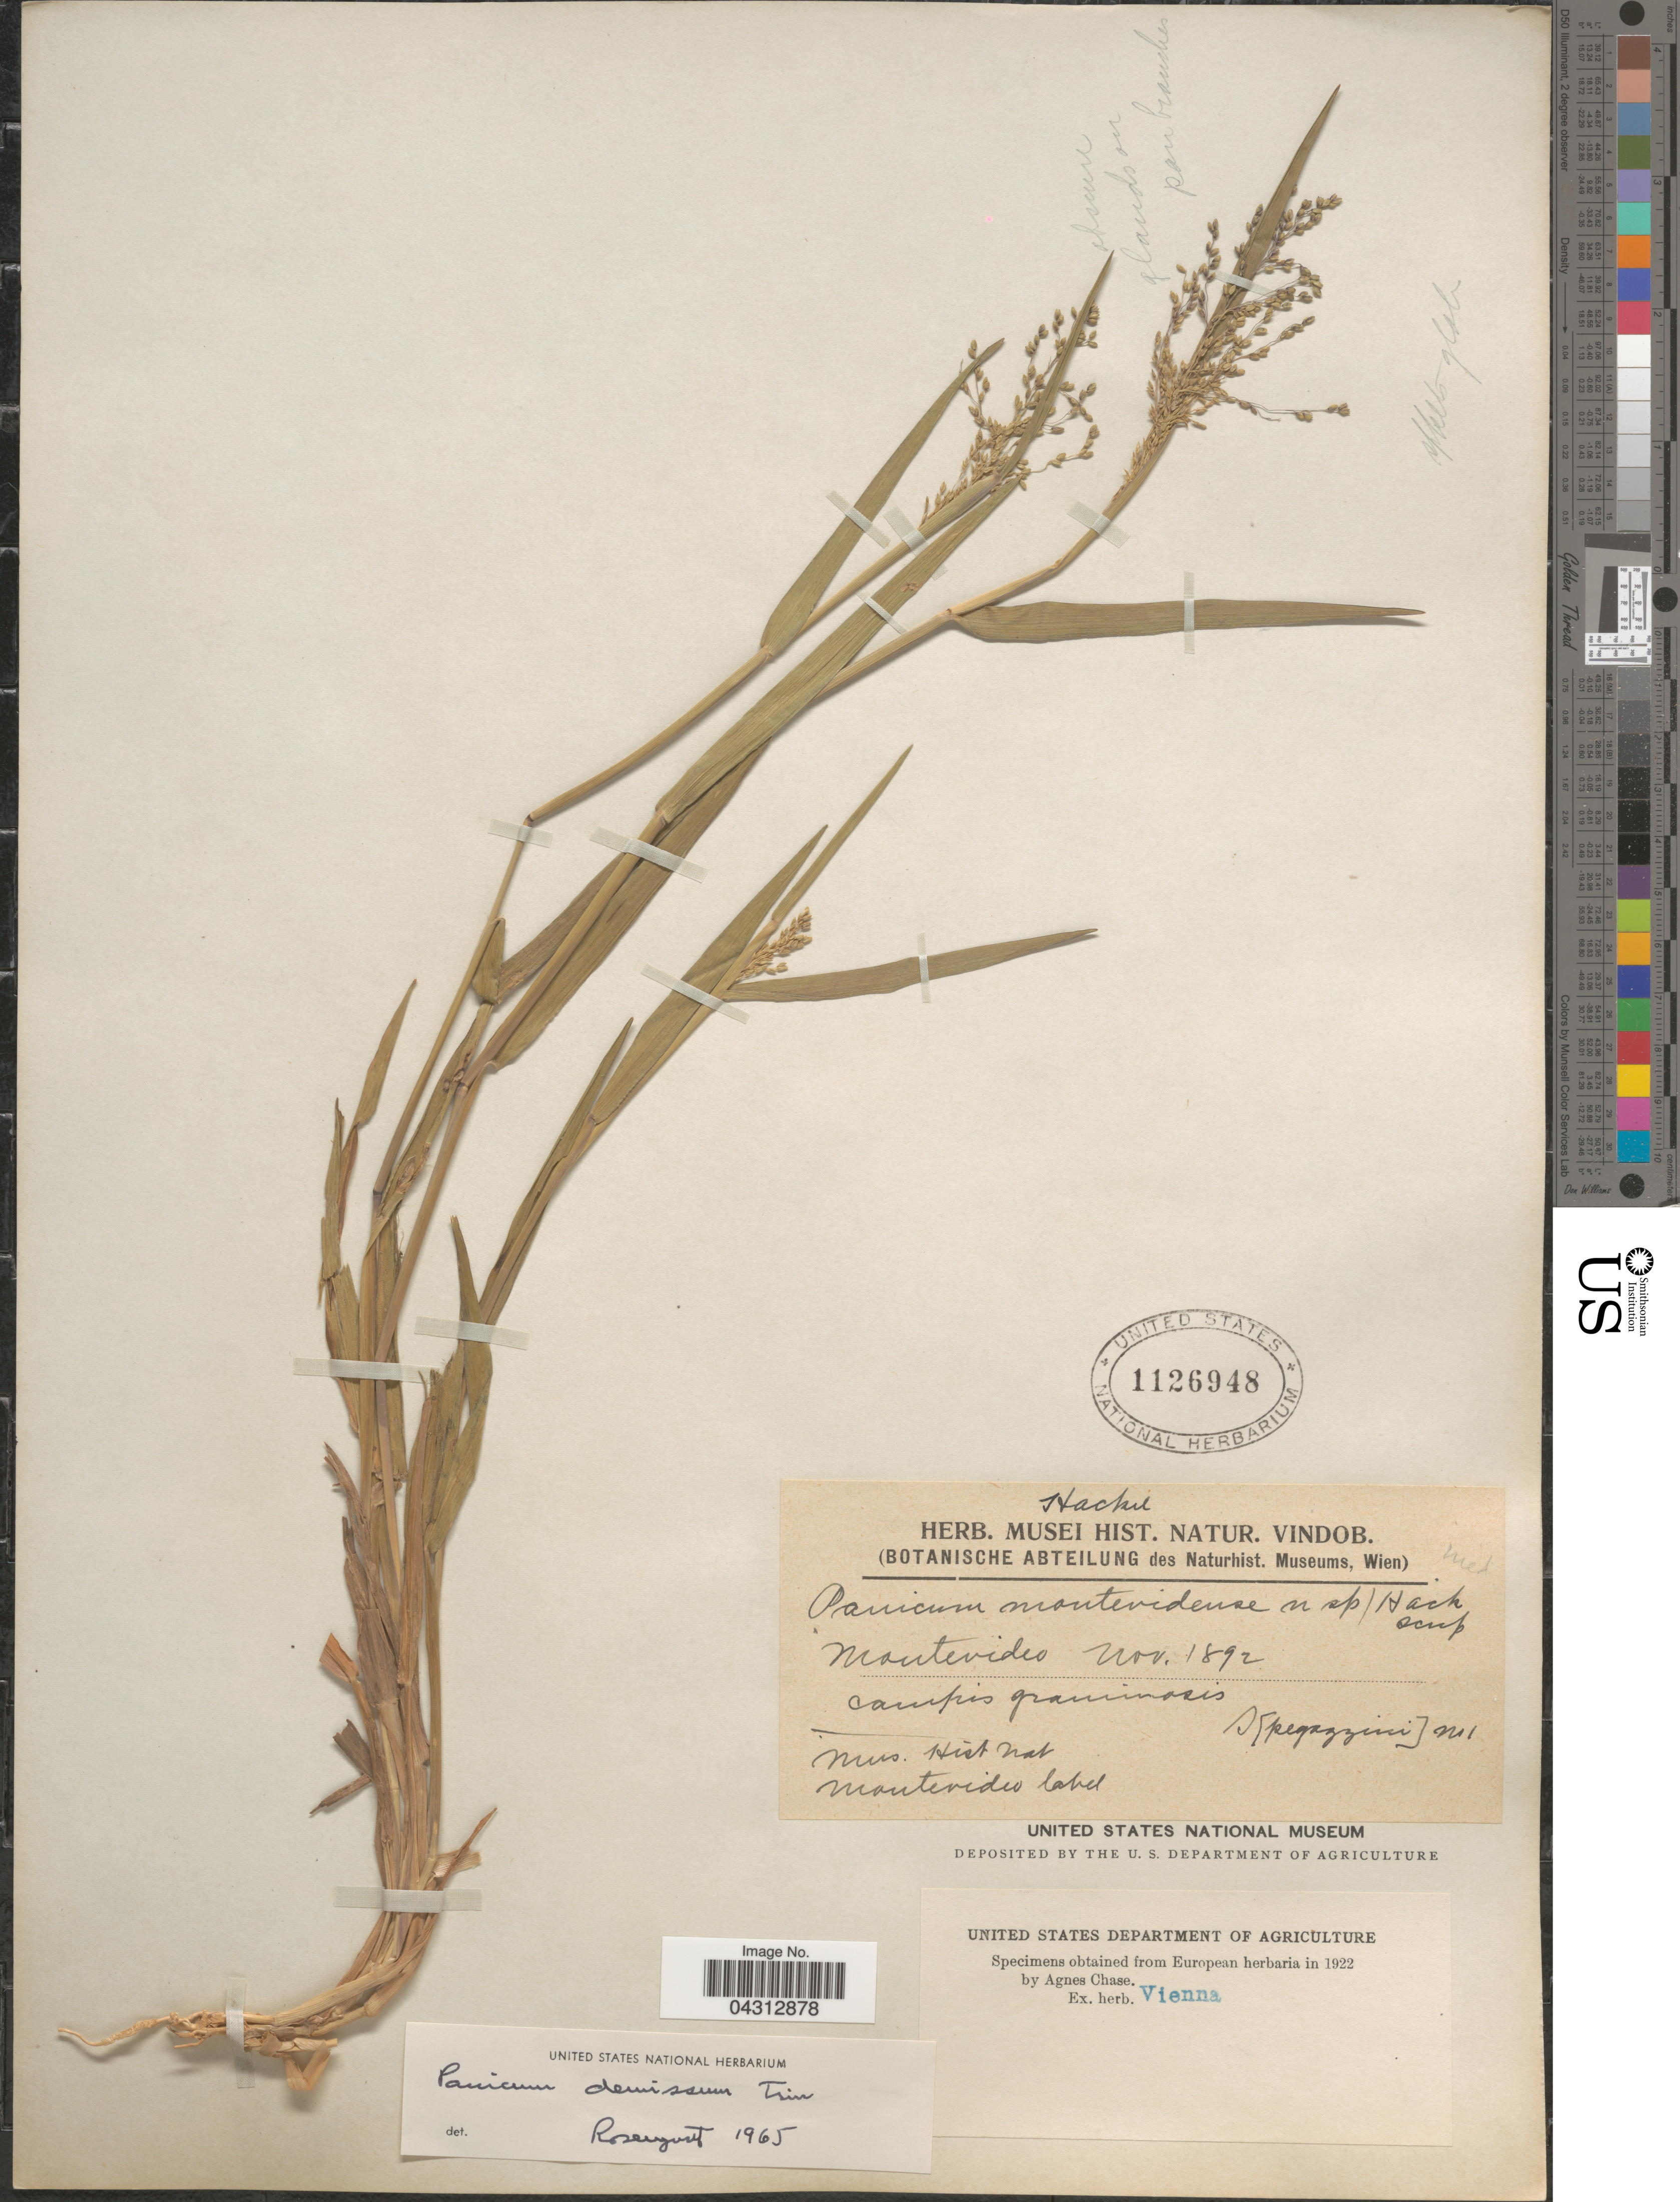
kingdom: Plantae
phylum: Tracheophyta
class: Liliopsida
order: Poales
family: Poaceae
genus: Dichanthelium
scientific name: Dichanthelium sabulorum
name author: (Lam.) Gould & C.A. Clark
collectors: Spegazzini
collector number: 2211*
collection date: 1892-11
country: Uruguay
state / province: Montevideo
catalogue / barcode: US 1126948